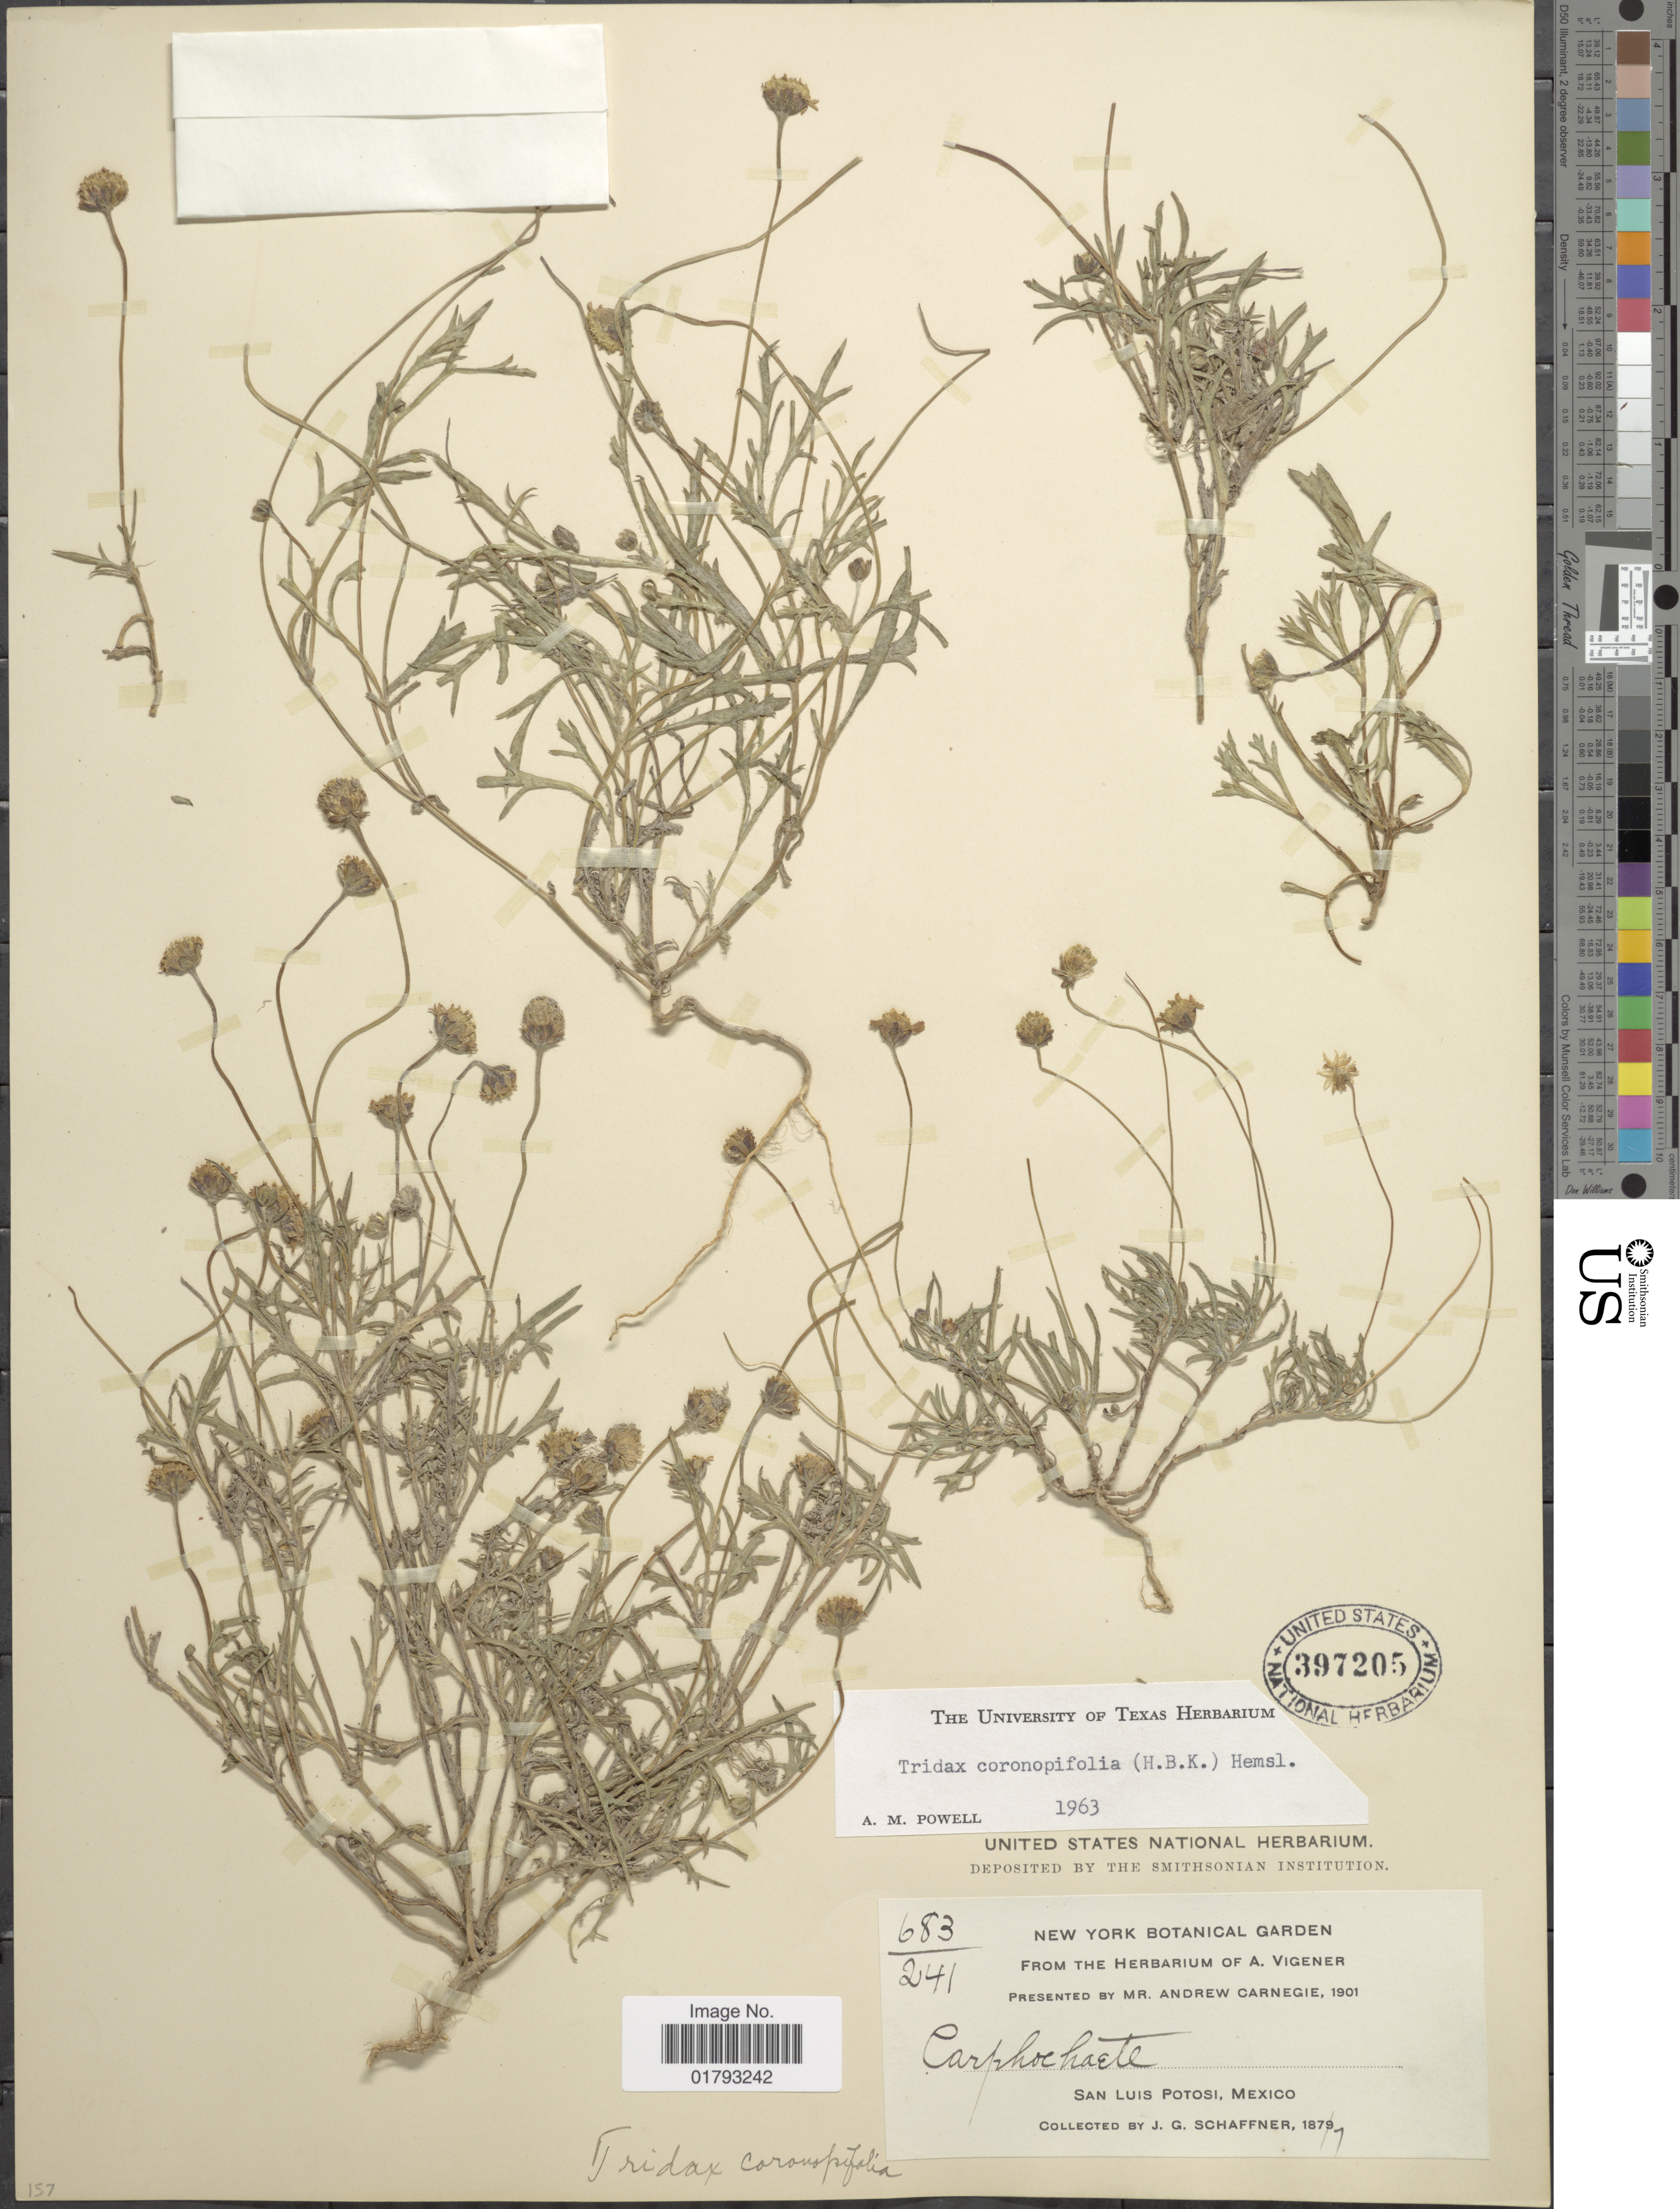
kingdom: Plantae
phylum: Tracheophyta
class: Magnoliopsida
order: Asterales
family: Asteraceae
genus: Tridax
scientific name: Tridax coronopifolia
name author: (Kunth) Hemsl.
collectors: J. G. Schaffner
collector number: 683/241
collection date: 1877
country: Mexico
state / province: San Luis Potosí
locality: San Luis Potosi, Mexico.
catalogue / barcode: US 397205